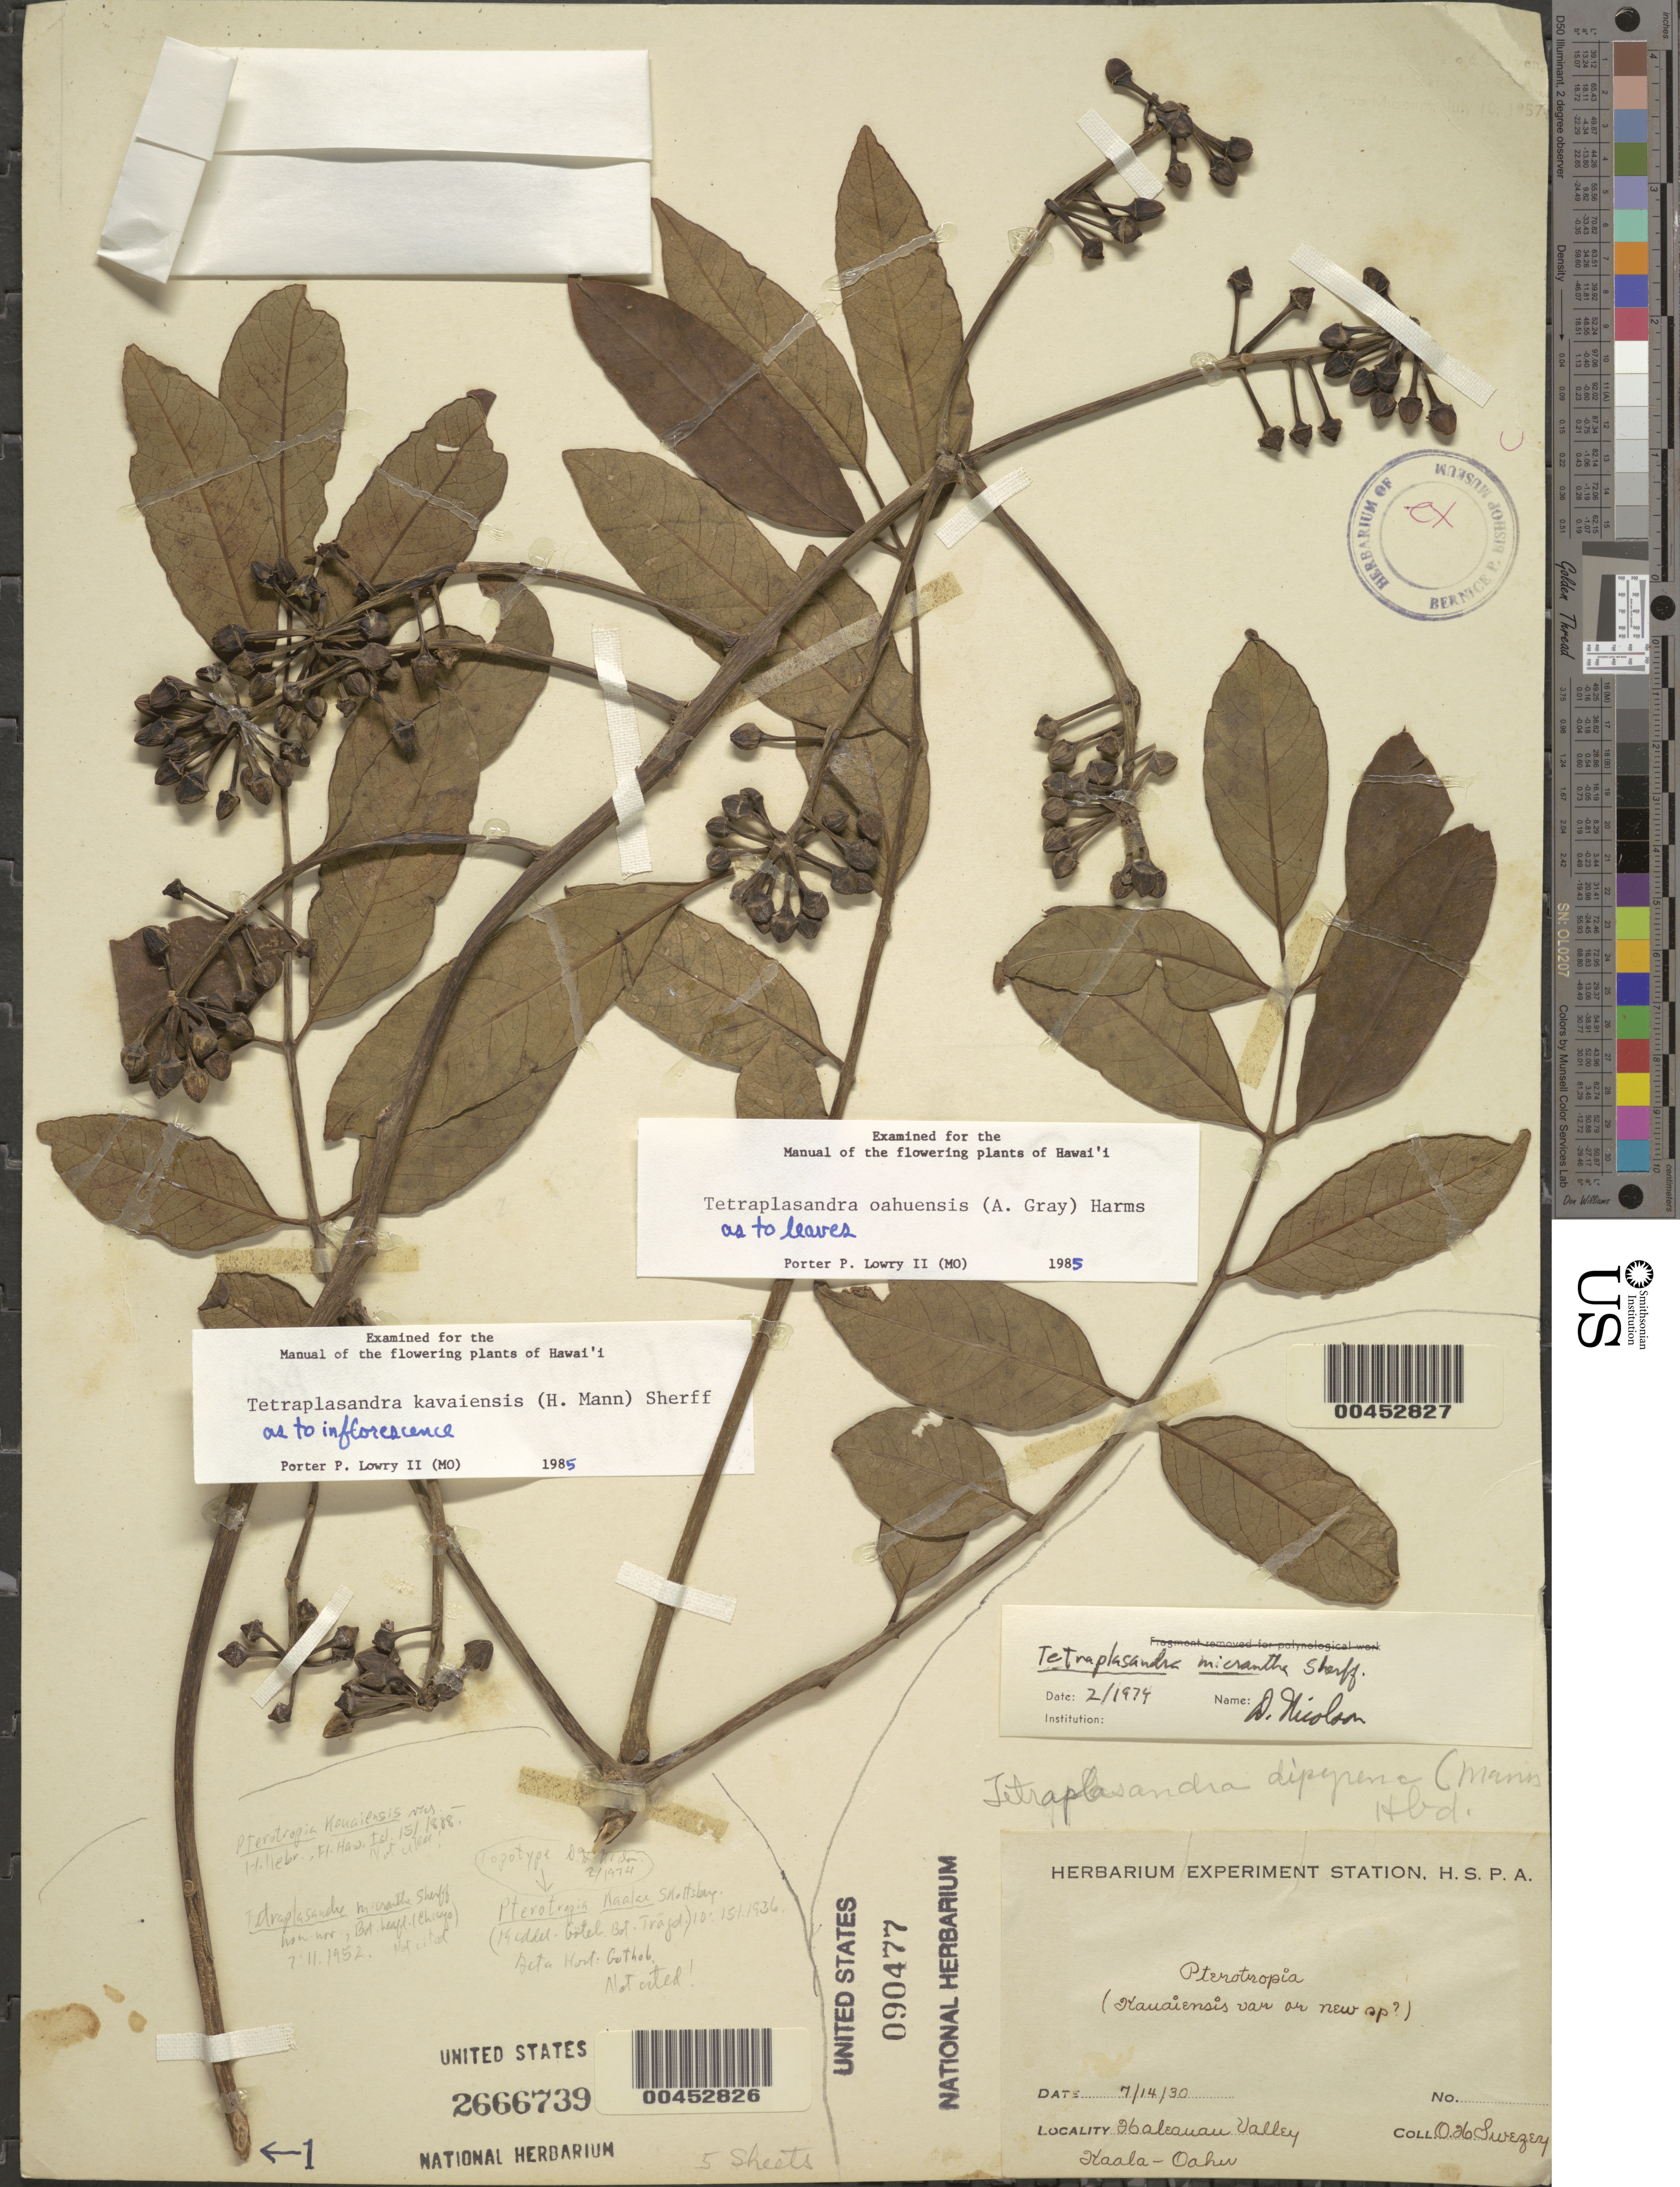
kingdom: Plantae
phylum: Tracheophyta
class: Magnoliopsida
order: Apiales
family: Araliaceae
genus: Polyscias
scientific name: Polyscias oahuensis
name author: (A. Gray) Lowry & G. M. Plunkett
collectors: O. H. Swezey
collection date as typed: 14 Jul 1930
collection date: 1930-07-14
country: United States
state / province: Hawaii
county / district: Honolulu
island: Oahu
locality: Haleauau Valley, Kaala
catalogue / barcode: US 90477